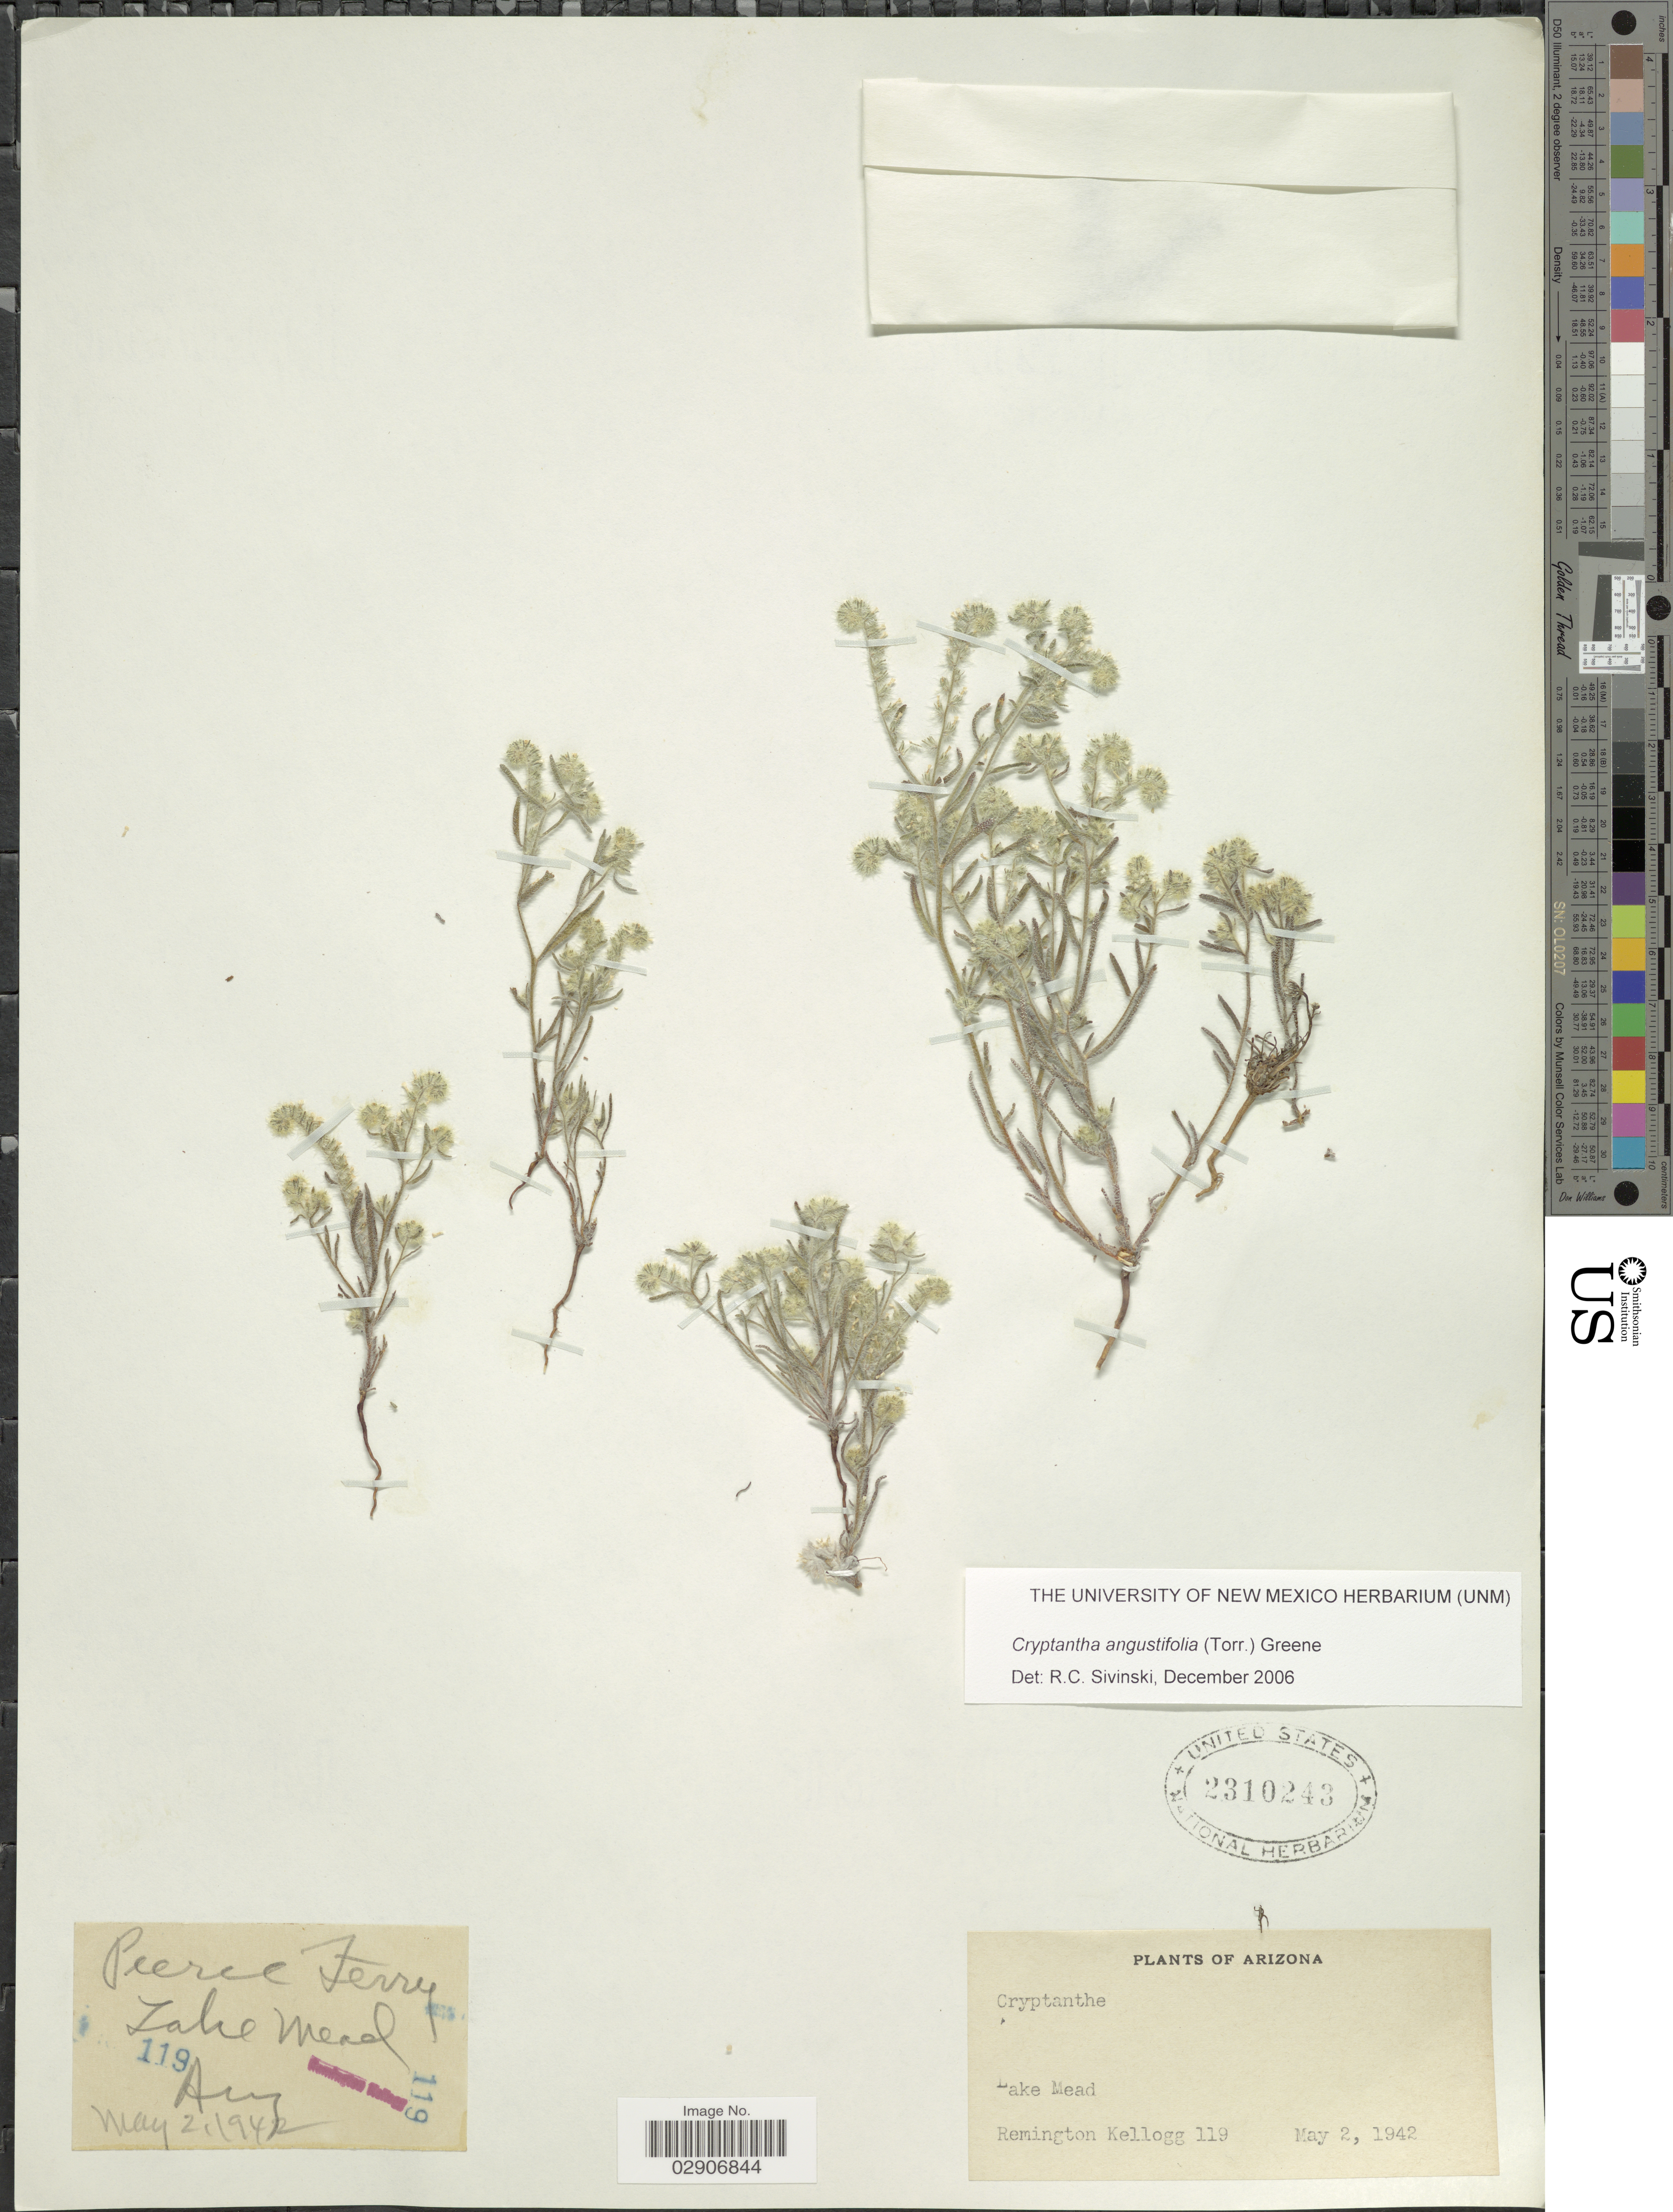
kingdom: Plantae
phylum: Tracheophyta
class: Magnoliopsida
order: Boraginales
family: Boraginaceae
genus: Cryptantha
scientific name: Cryptantha angustifolia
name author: (Torr.) Greene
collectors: R. Kellogg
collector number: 119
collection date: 1942-05-02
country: United States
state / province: Arizona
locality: Pierce Ferry. Lake Mead.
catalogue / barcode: US 2310243